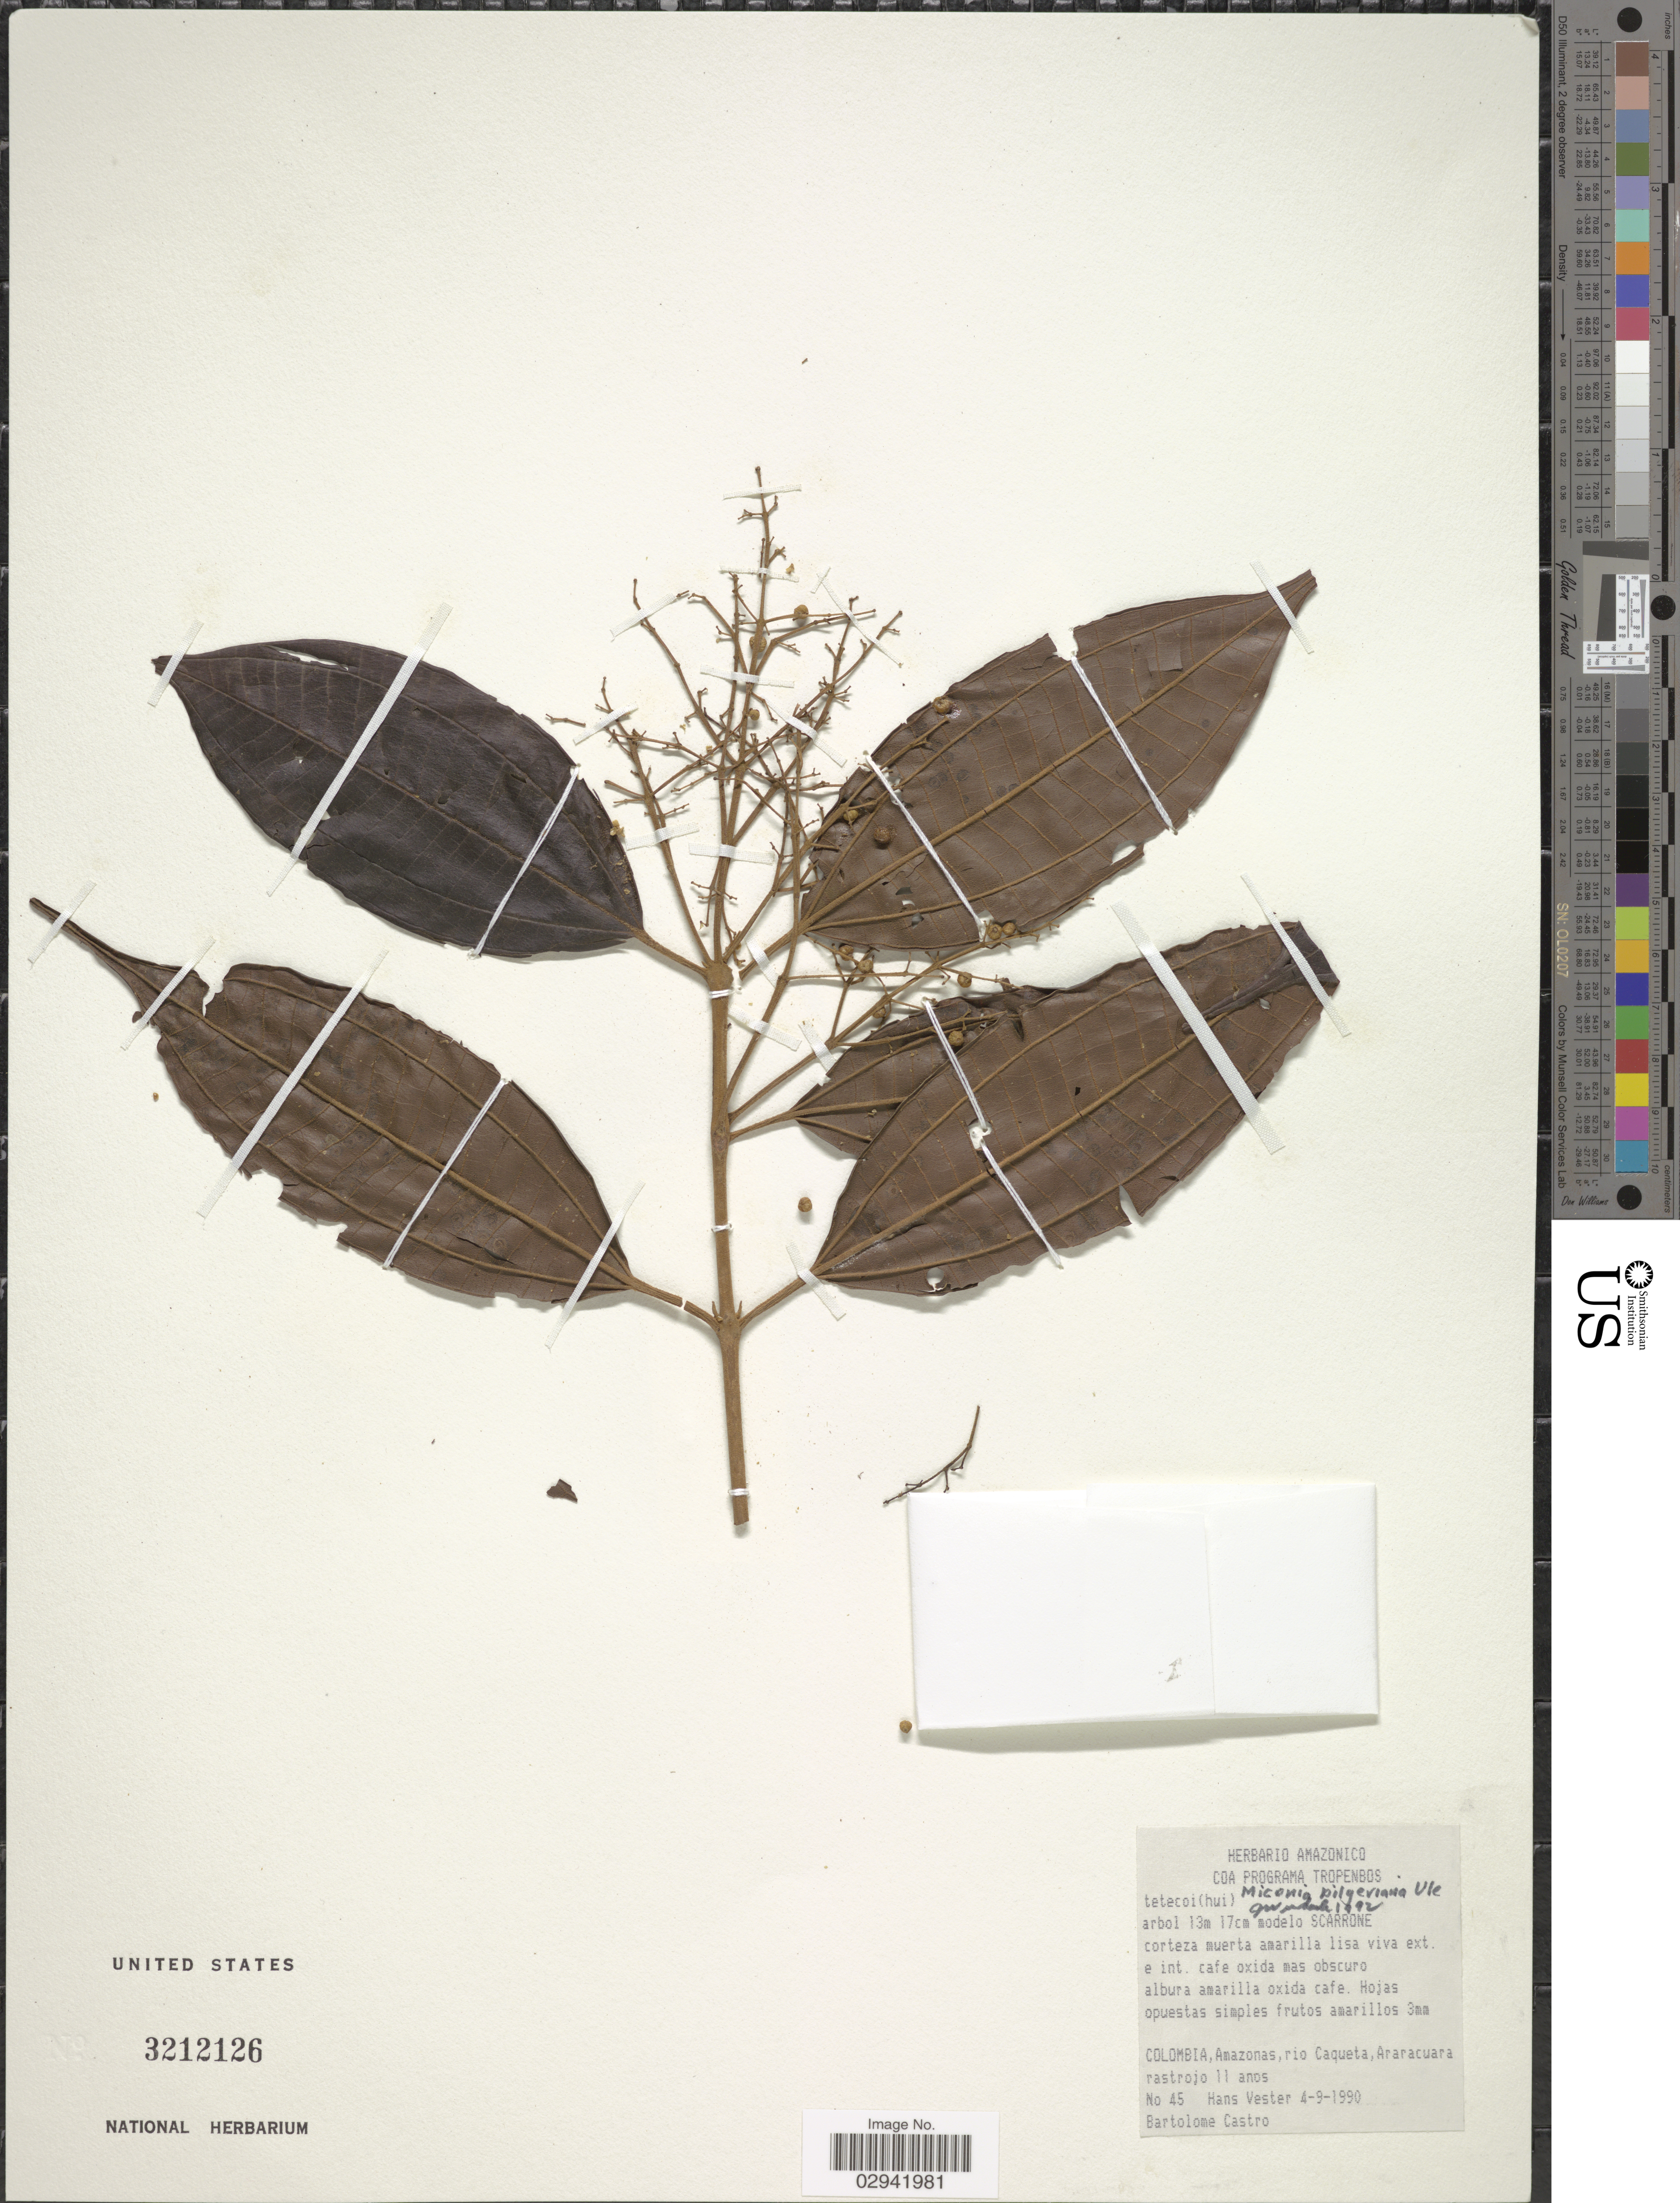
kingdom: Plantae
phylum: Tracheophyta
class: Magnoliopsida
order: Myrtales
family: Melastomataceae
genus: Miconia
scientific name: Miconia pilgeriana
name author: Ule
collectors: H. Vester & B. Castro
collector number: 45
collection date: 1990-09-04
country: Colombia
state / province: Amazônas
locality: Rio Caqueta, Araracuara rastrojo 11 anos.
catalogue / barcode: US 3212126